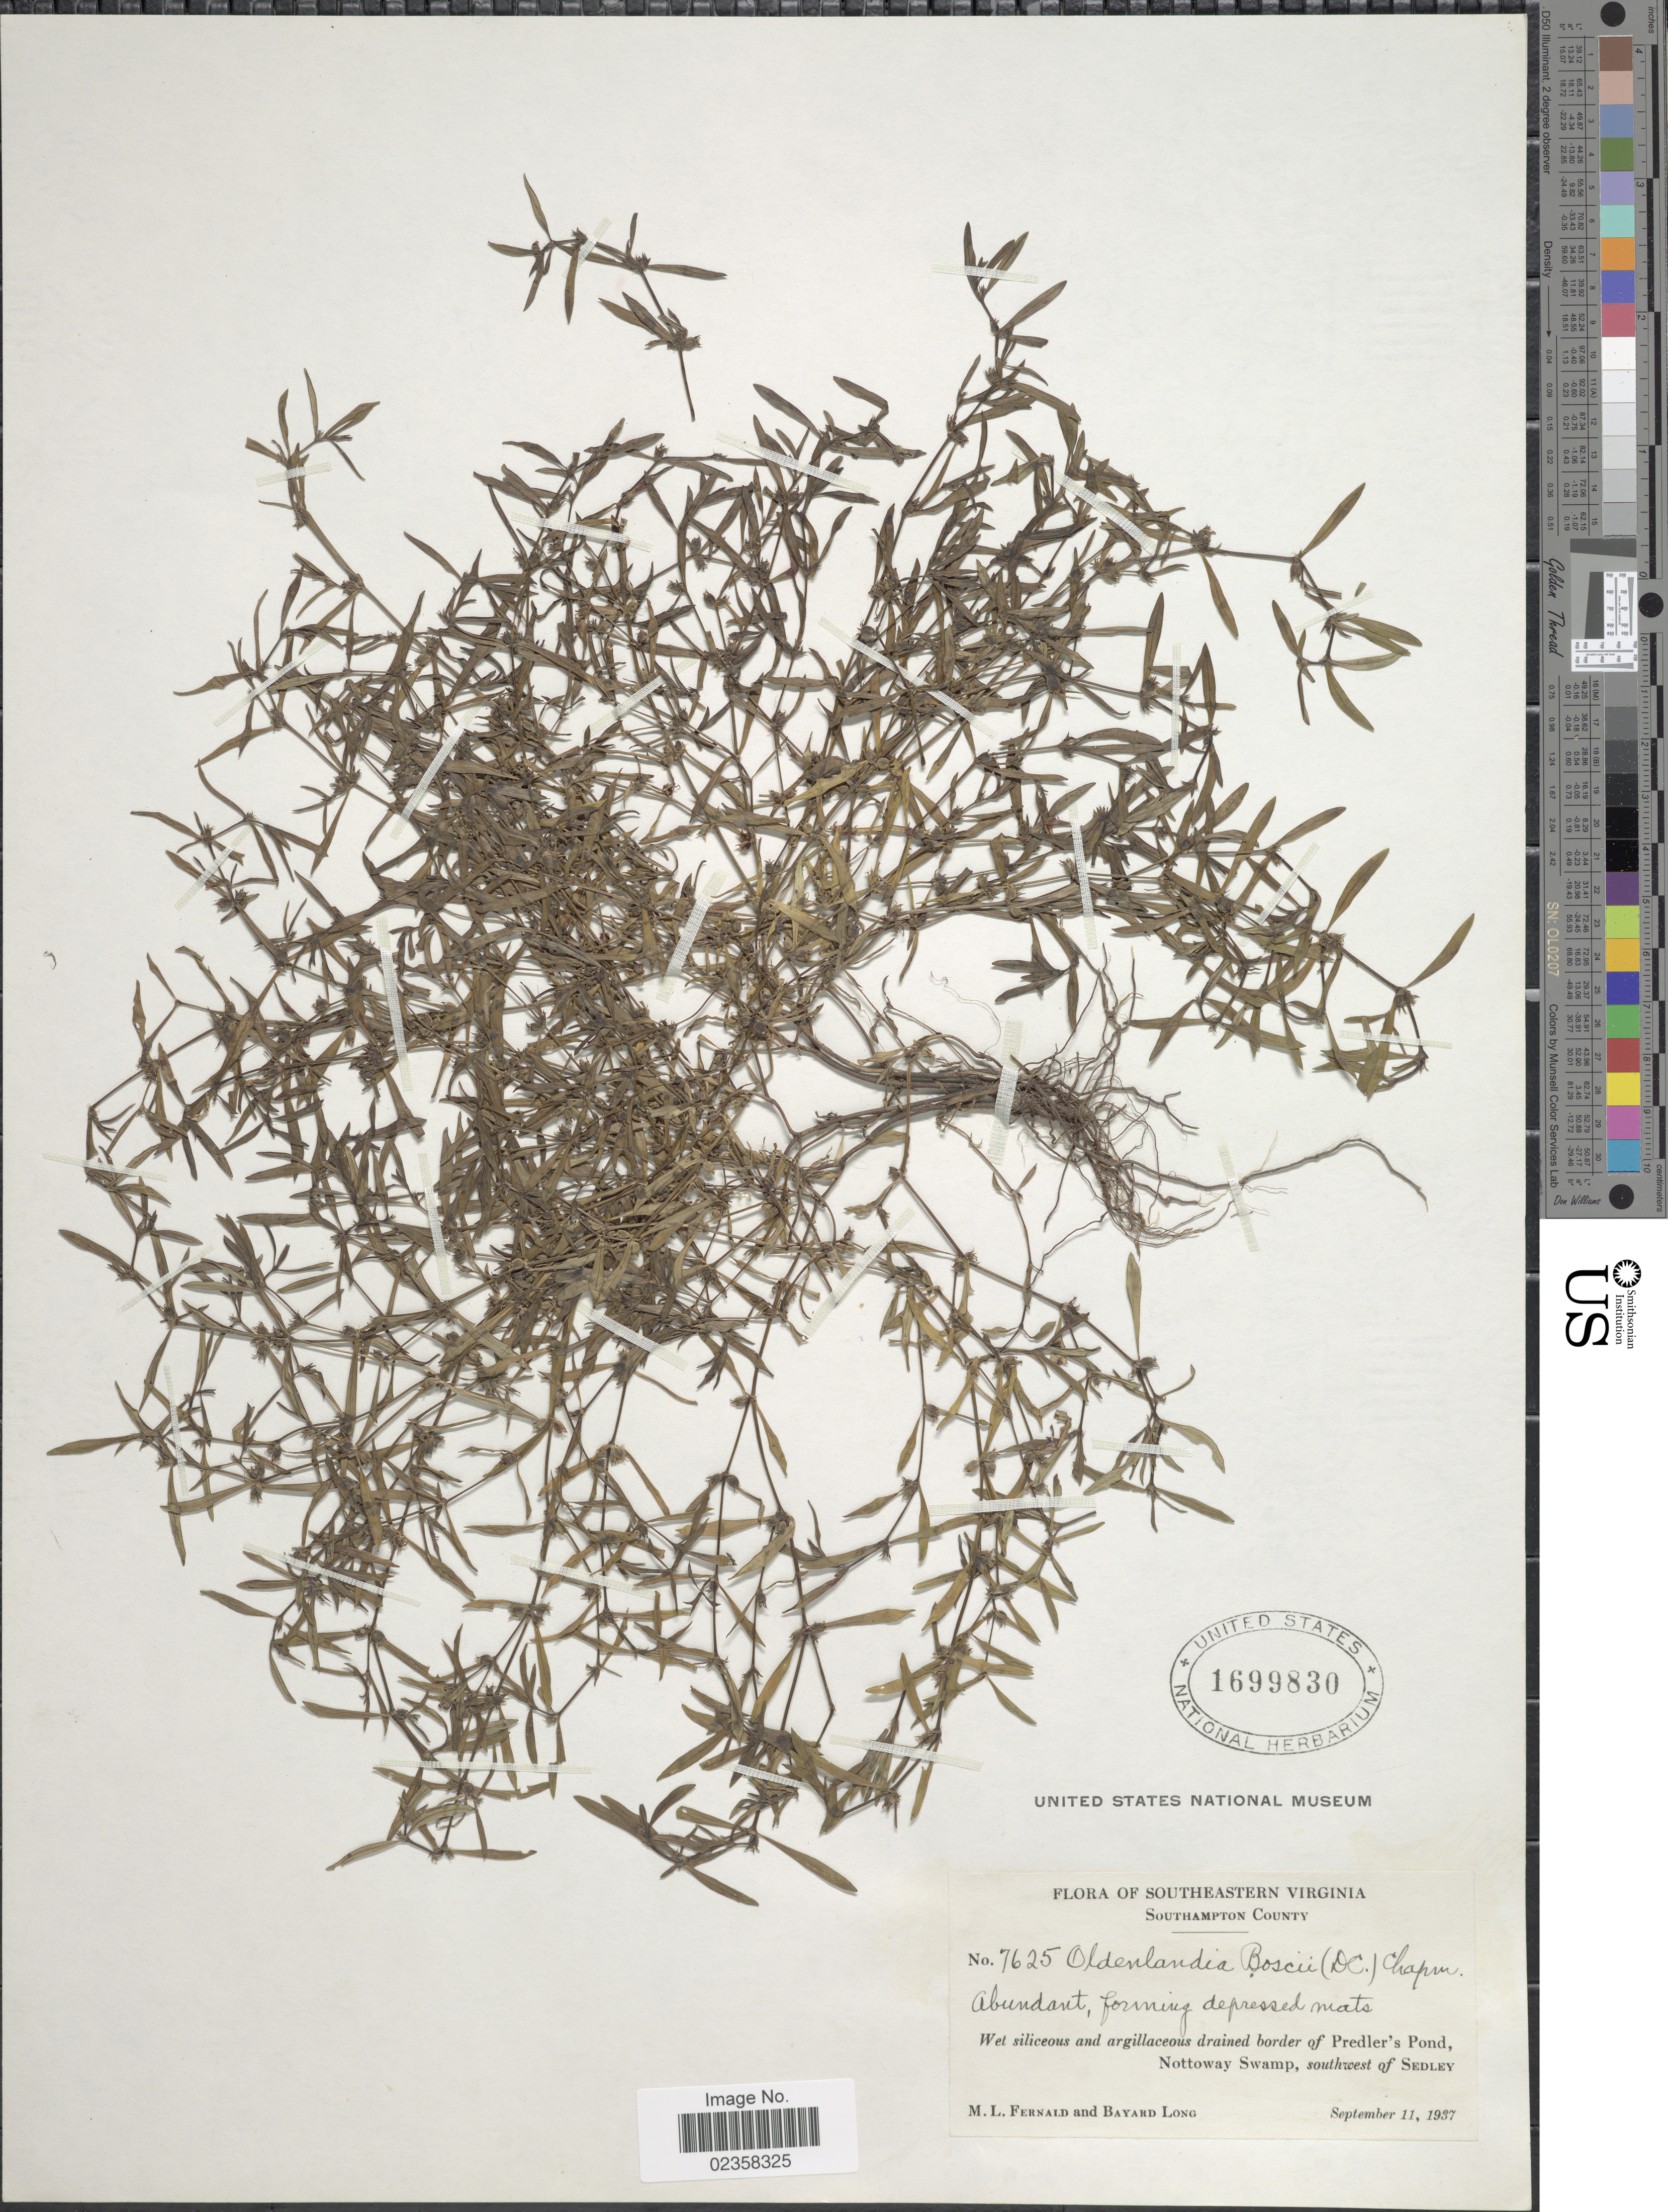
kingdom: Plantae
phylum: Tracheophyta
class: Magnoliopsida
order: Gentianales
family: Rubiaceae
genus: Oldenlandia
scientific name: Oldenlandia boscii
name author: (DC.) Chapm.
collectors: M. L. Fernald & B. Long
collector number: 7625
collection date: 1937-09-11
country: United States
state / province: Virginia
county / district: Southampton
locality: Southeastern Virginia, Southampton County, Wet siliceous and argillaceous drained border of Predler's Pond, Nottoway Swamp, southwest of Sedley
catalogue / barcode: US 1699830